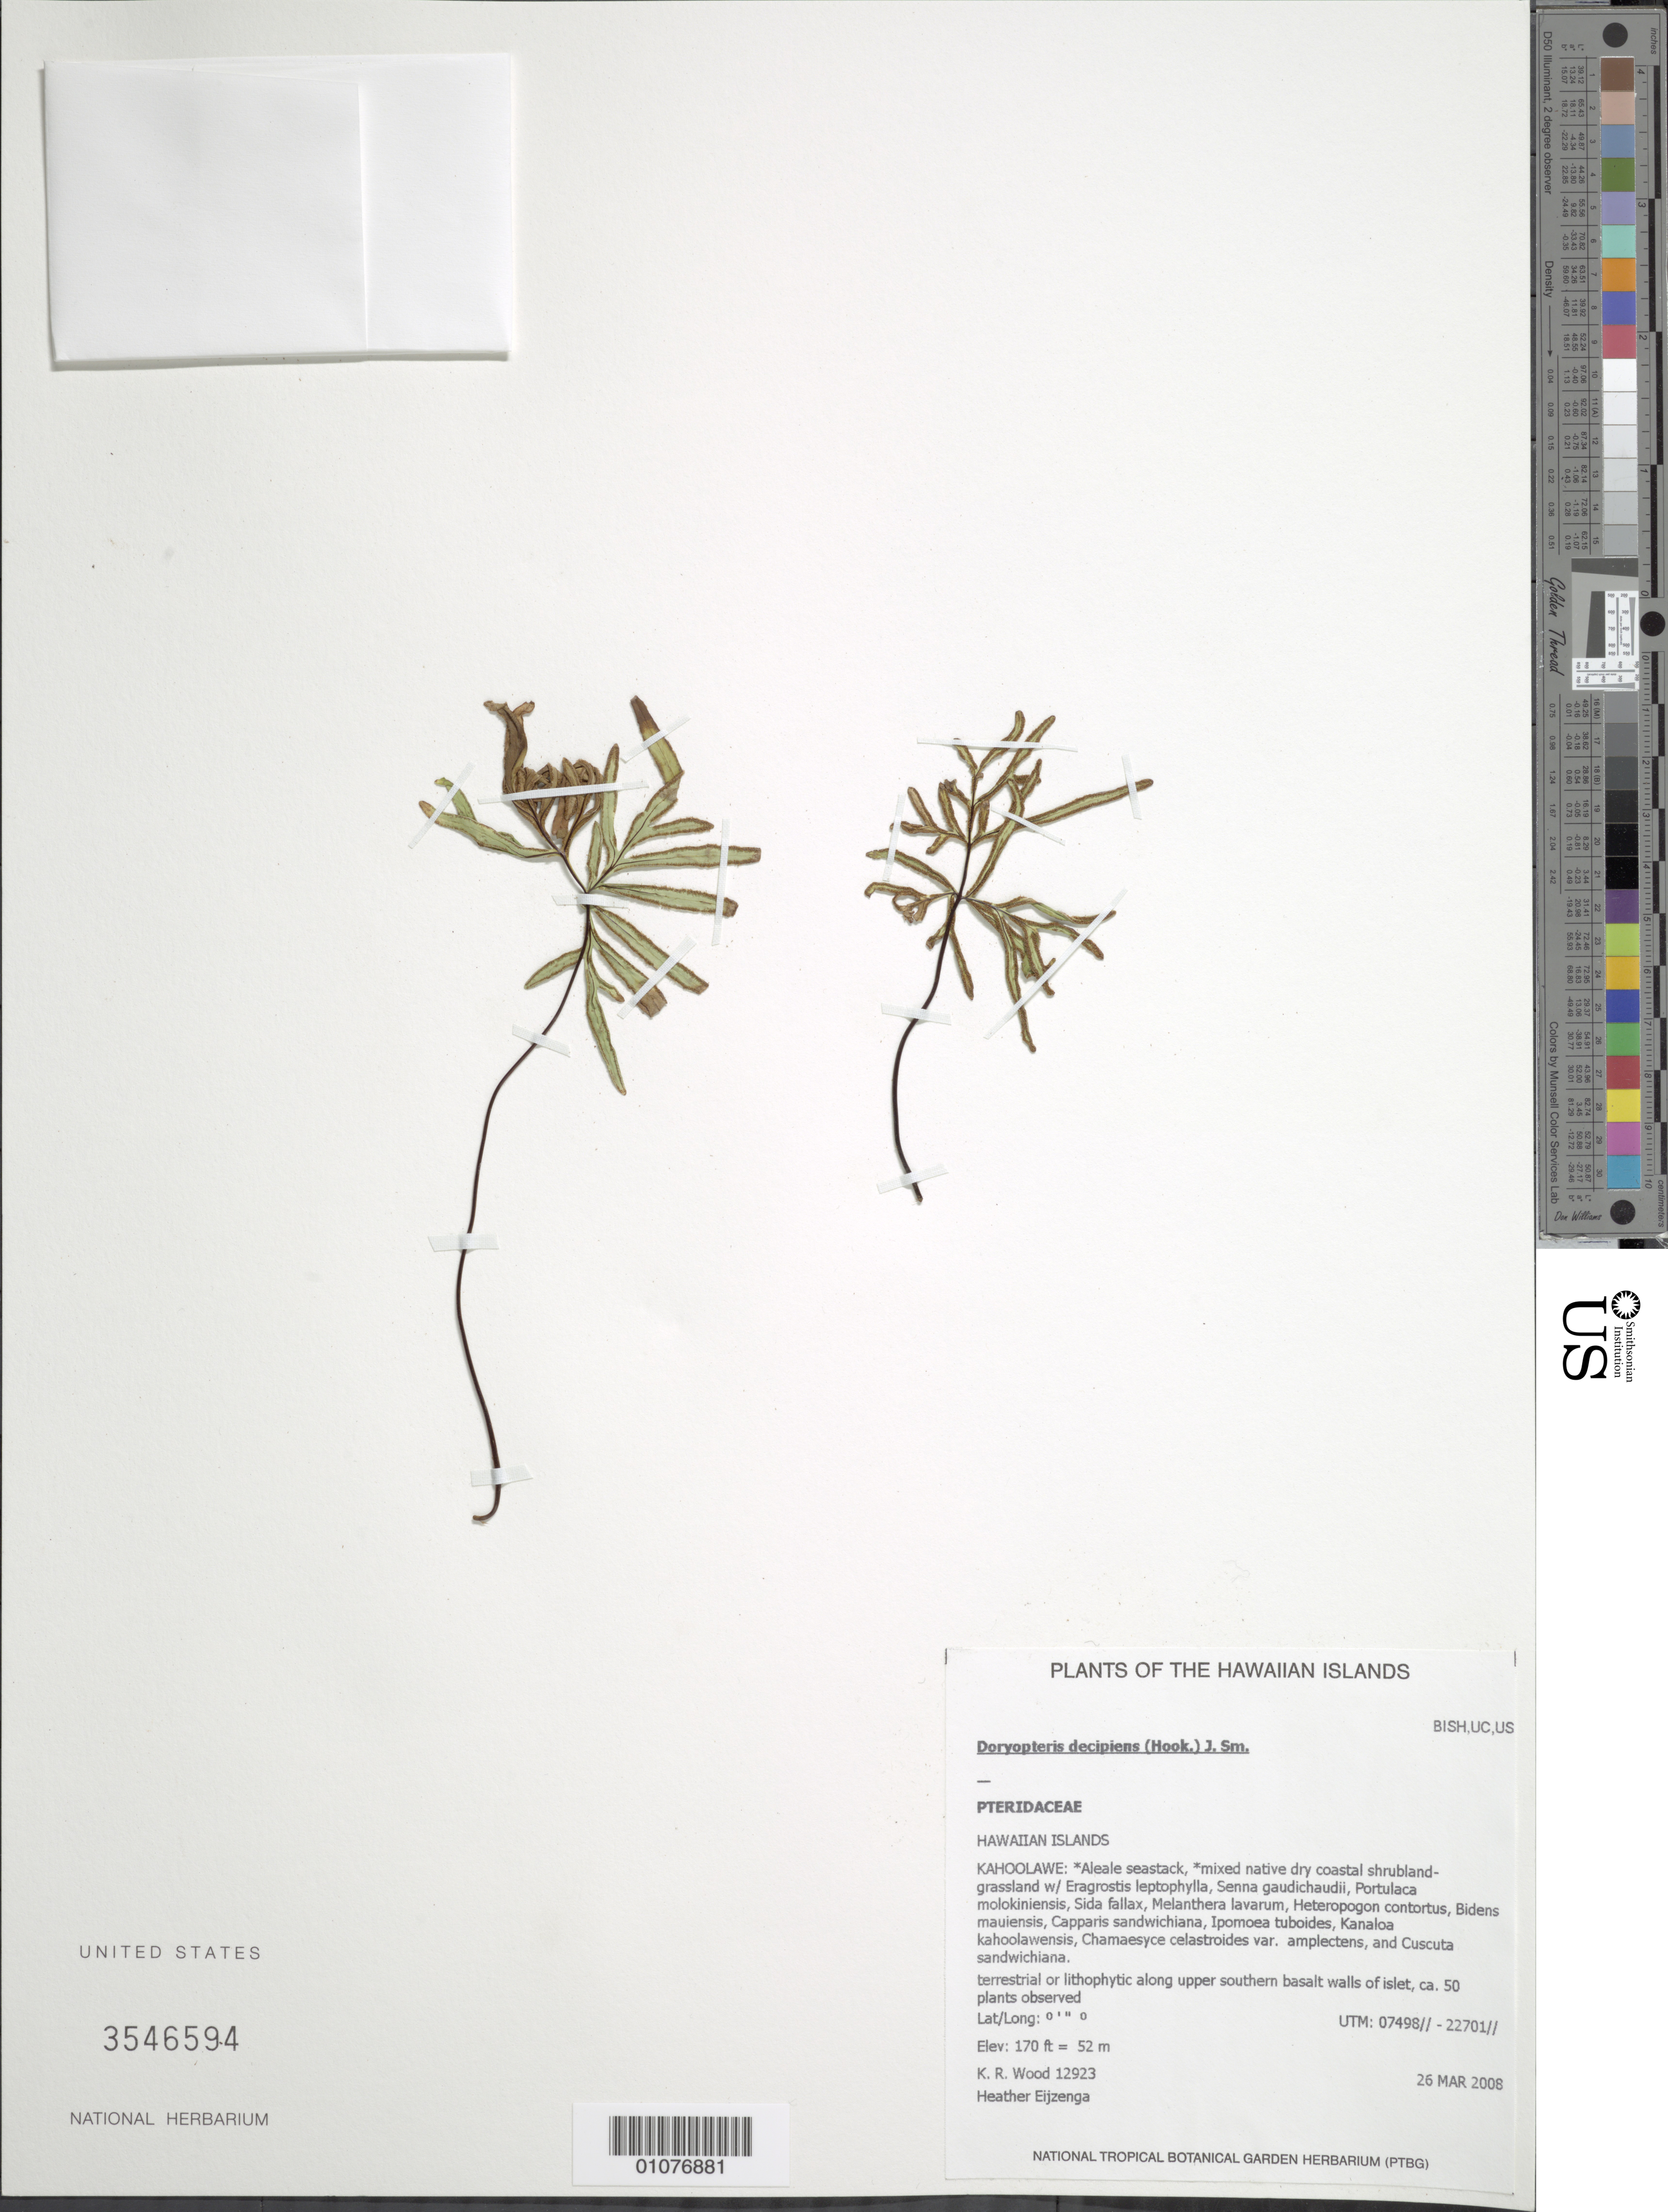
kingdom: Plantae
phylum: Tracheophyta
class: Polypodiopsida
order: Polypodiales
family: Pteridaceae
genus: Doryopteris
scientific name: Doryopteris decipiens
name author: (Hook.) J. Sm.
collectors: K. R. Wood & H. Eijzenga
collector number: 12923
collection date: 2008-03-25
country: United States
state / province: Hawaii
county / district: Maui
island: Kaho'olawe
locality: Aleale seastack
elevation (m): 52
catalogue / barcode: US 3546594